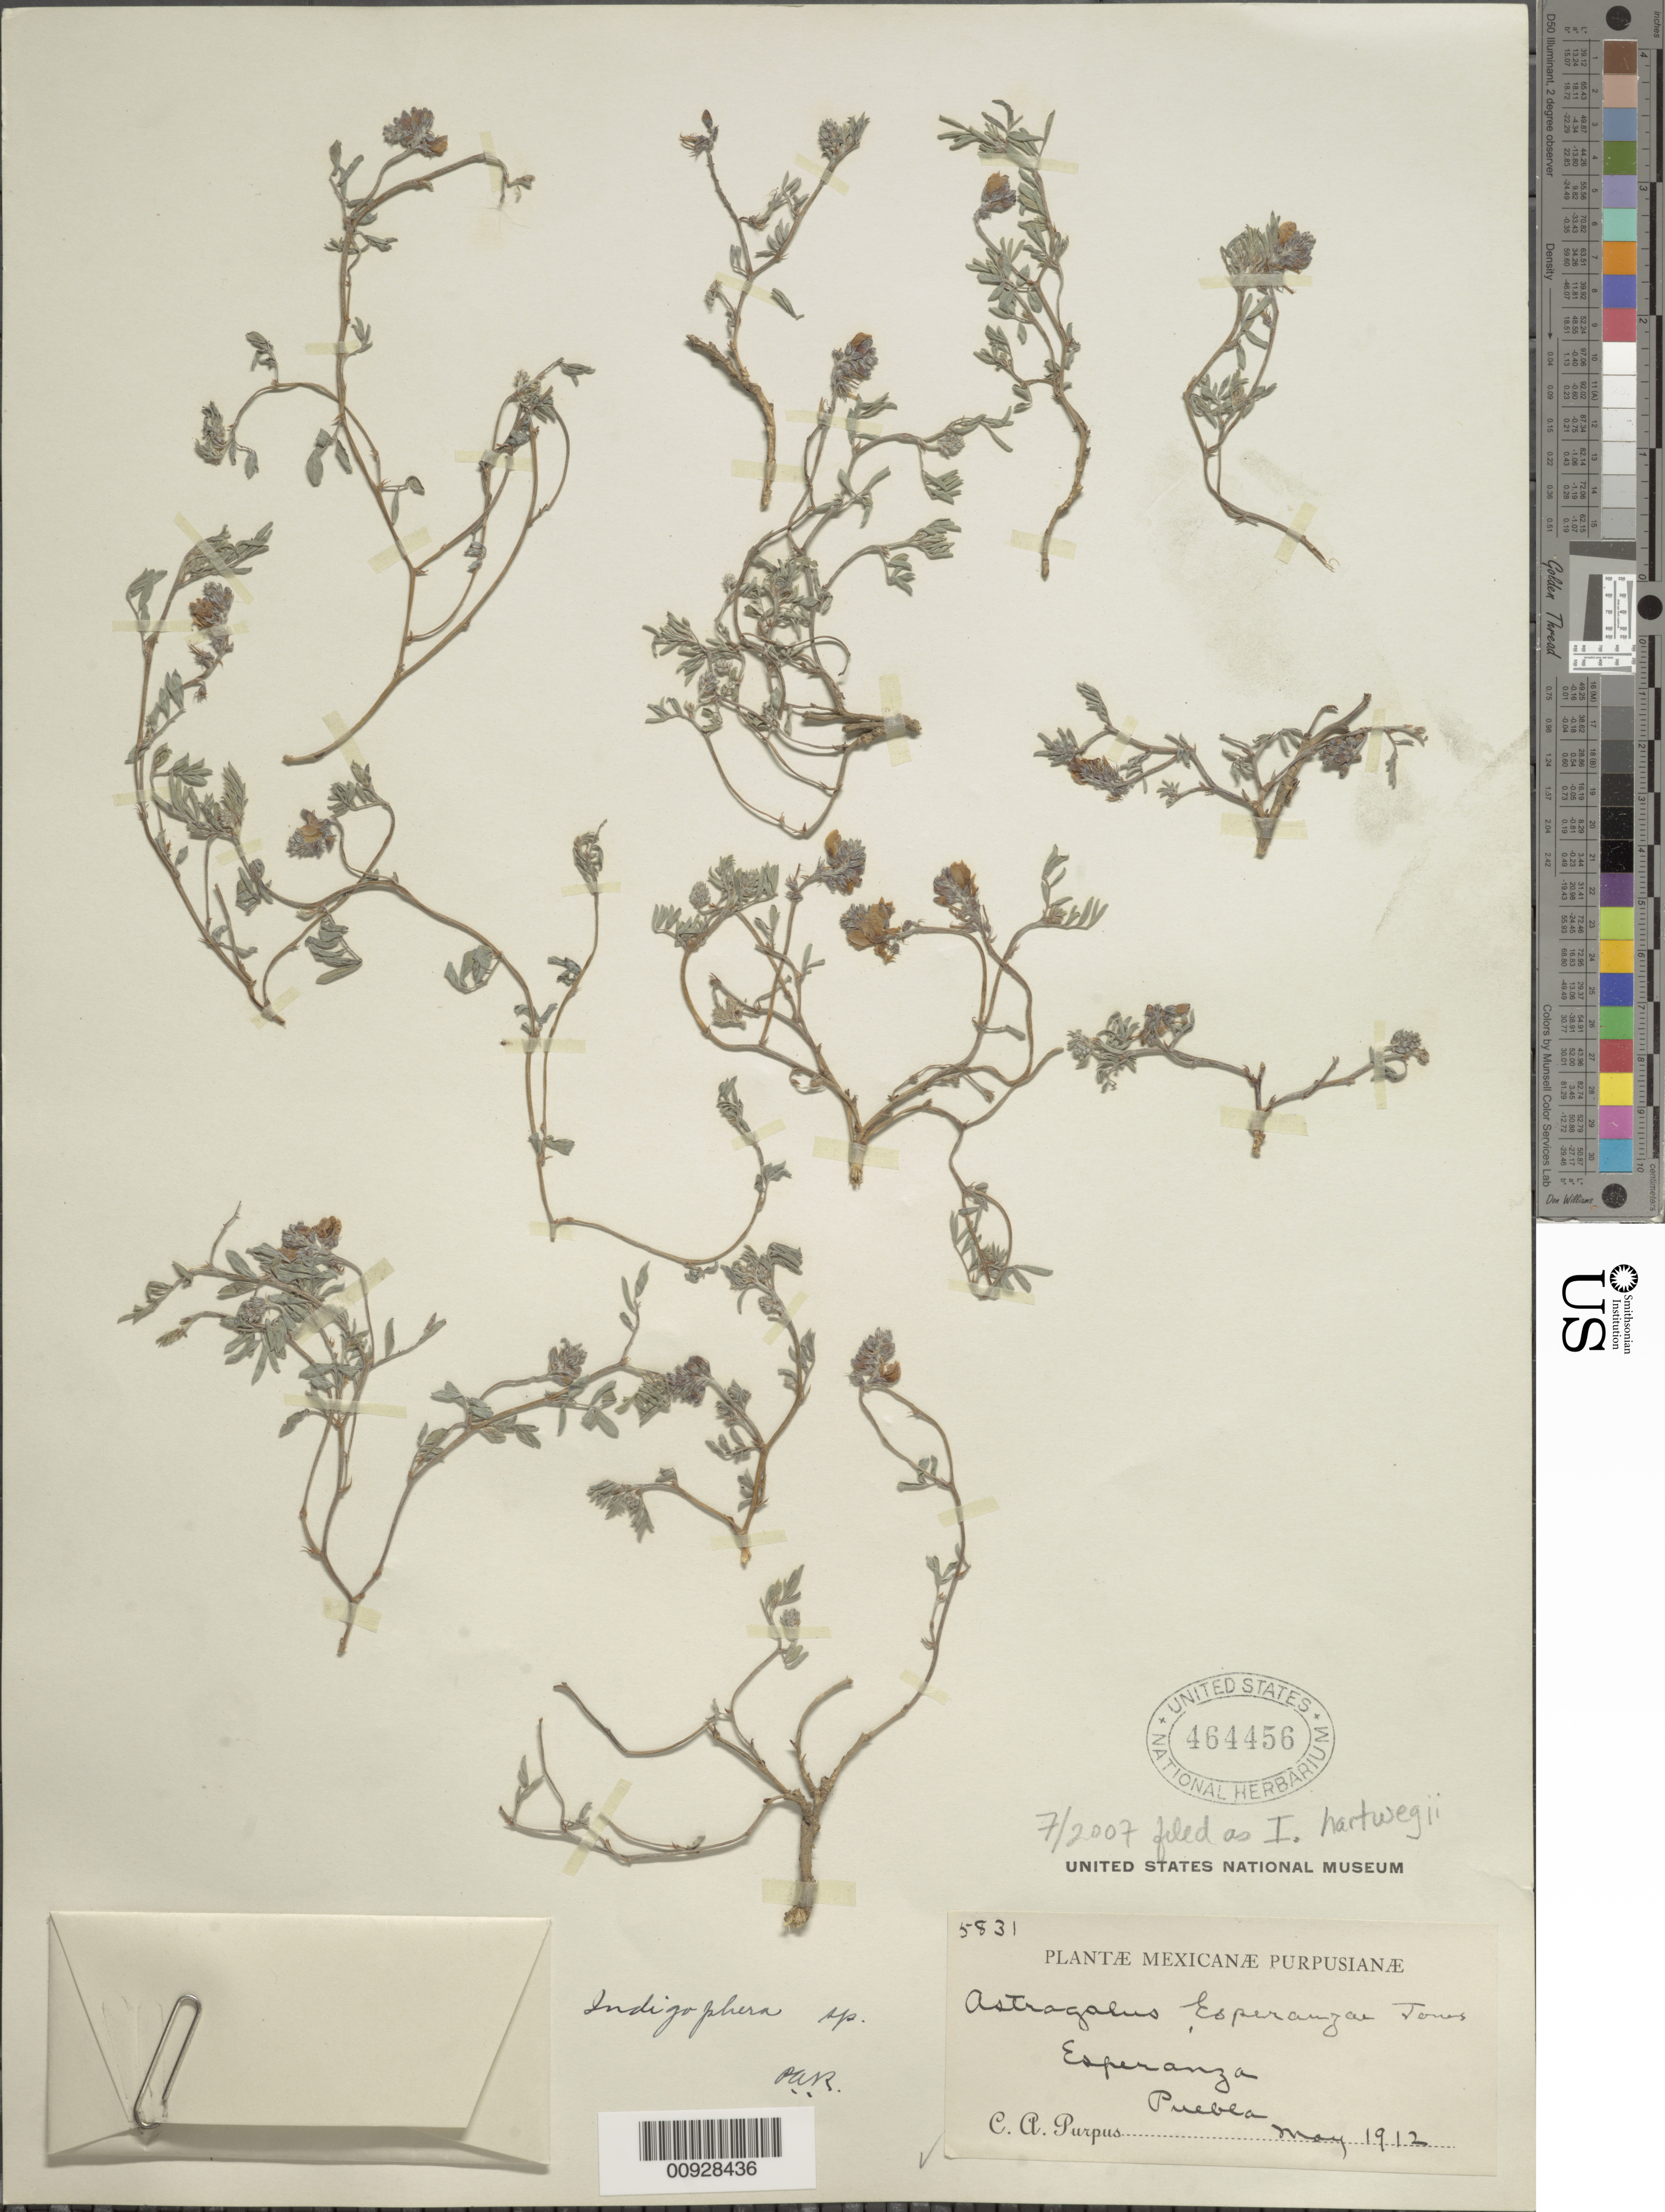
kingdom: Plantae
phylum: Tracheophyta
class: Magnoliopsida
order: Fabales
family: Fabaceae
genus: Indigofera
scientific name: Indigofera hartwegii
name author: Rydb.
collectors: C. A. Purpus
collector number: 5831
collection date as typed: May 1912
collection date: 1912-05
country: Mexico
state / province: Puebla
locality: Esperanza, Puebla.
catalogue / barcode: US 464456